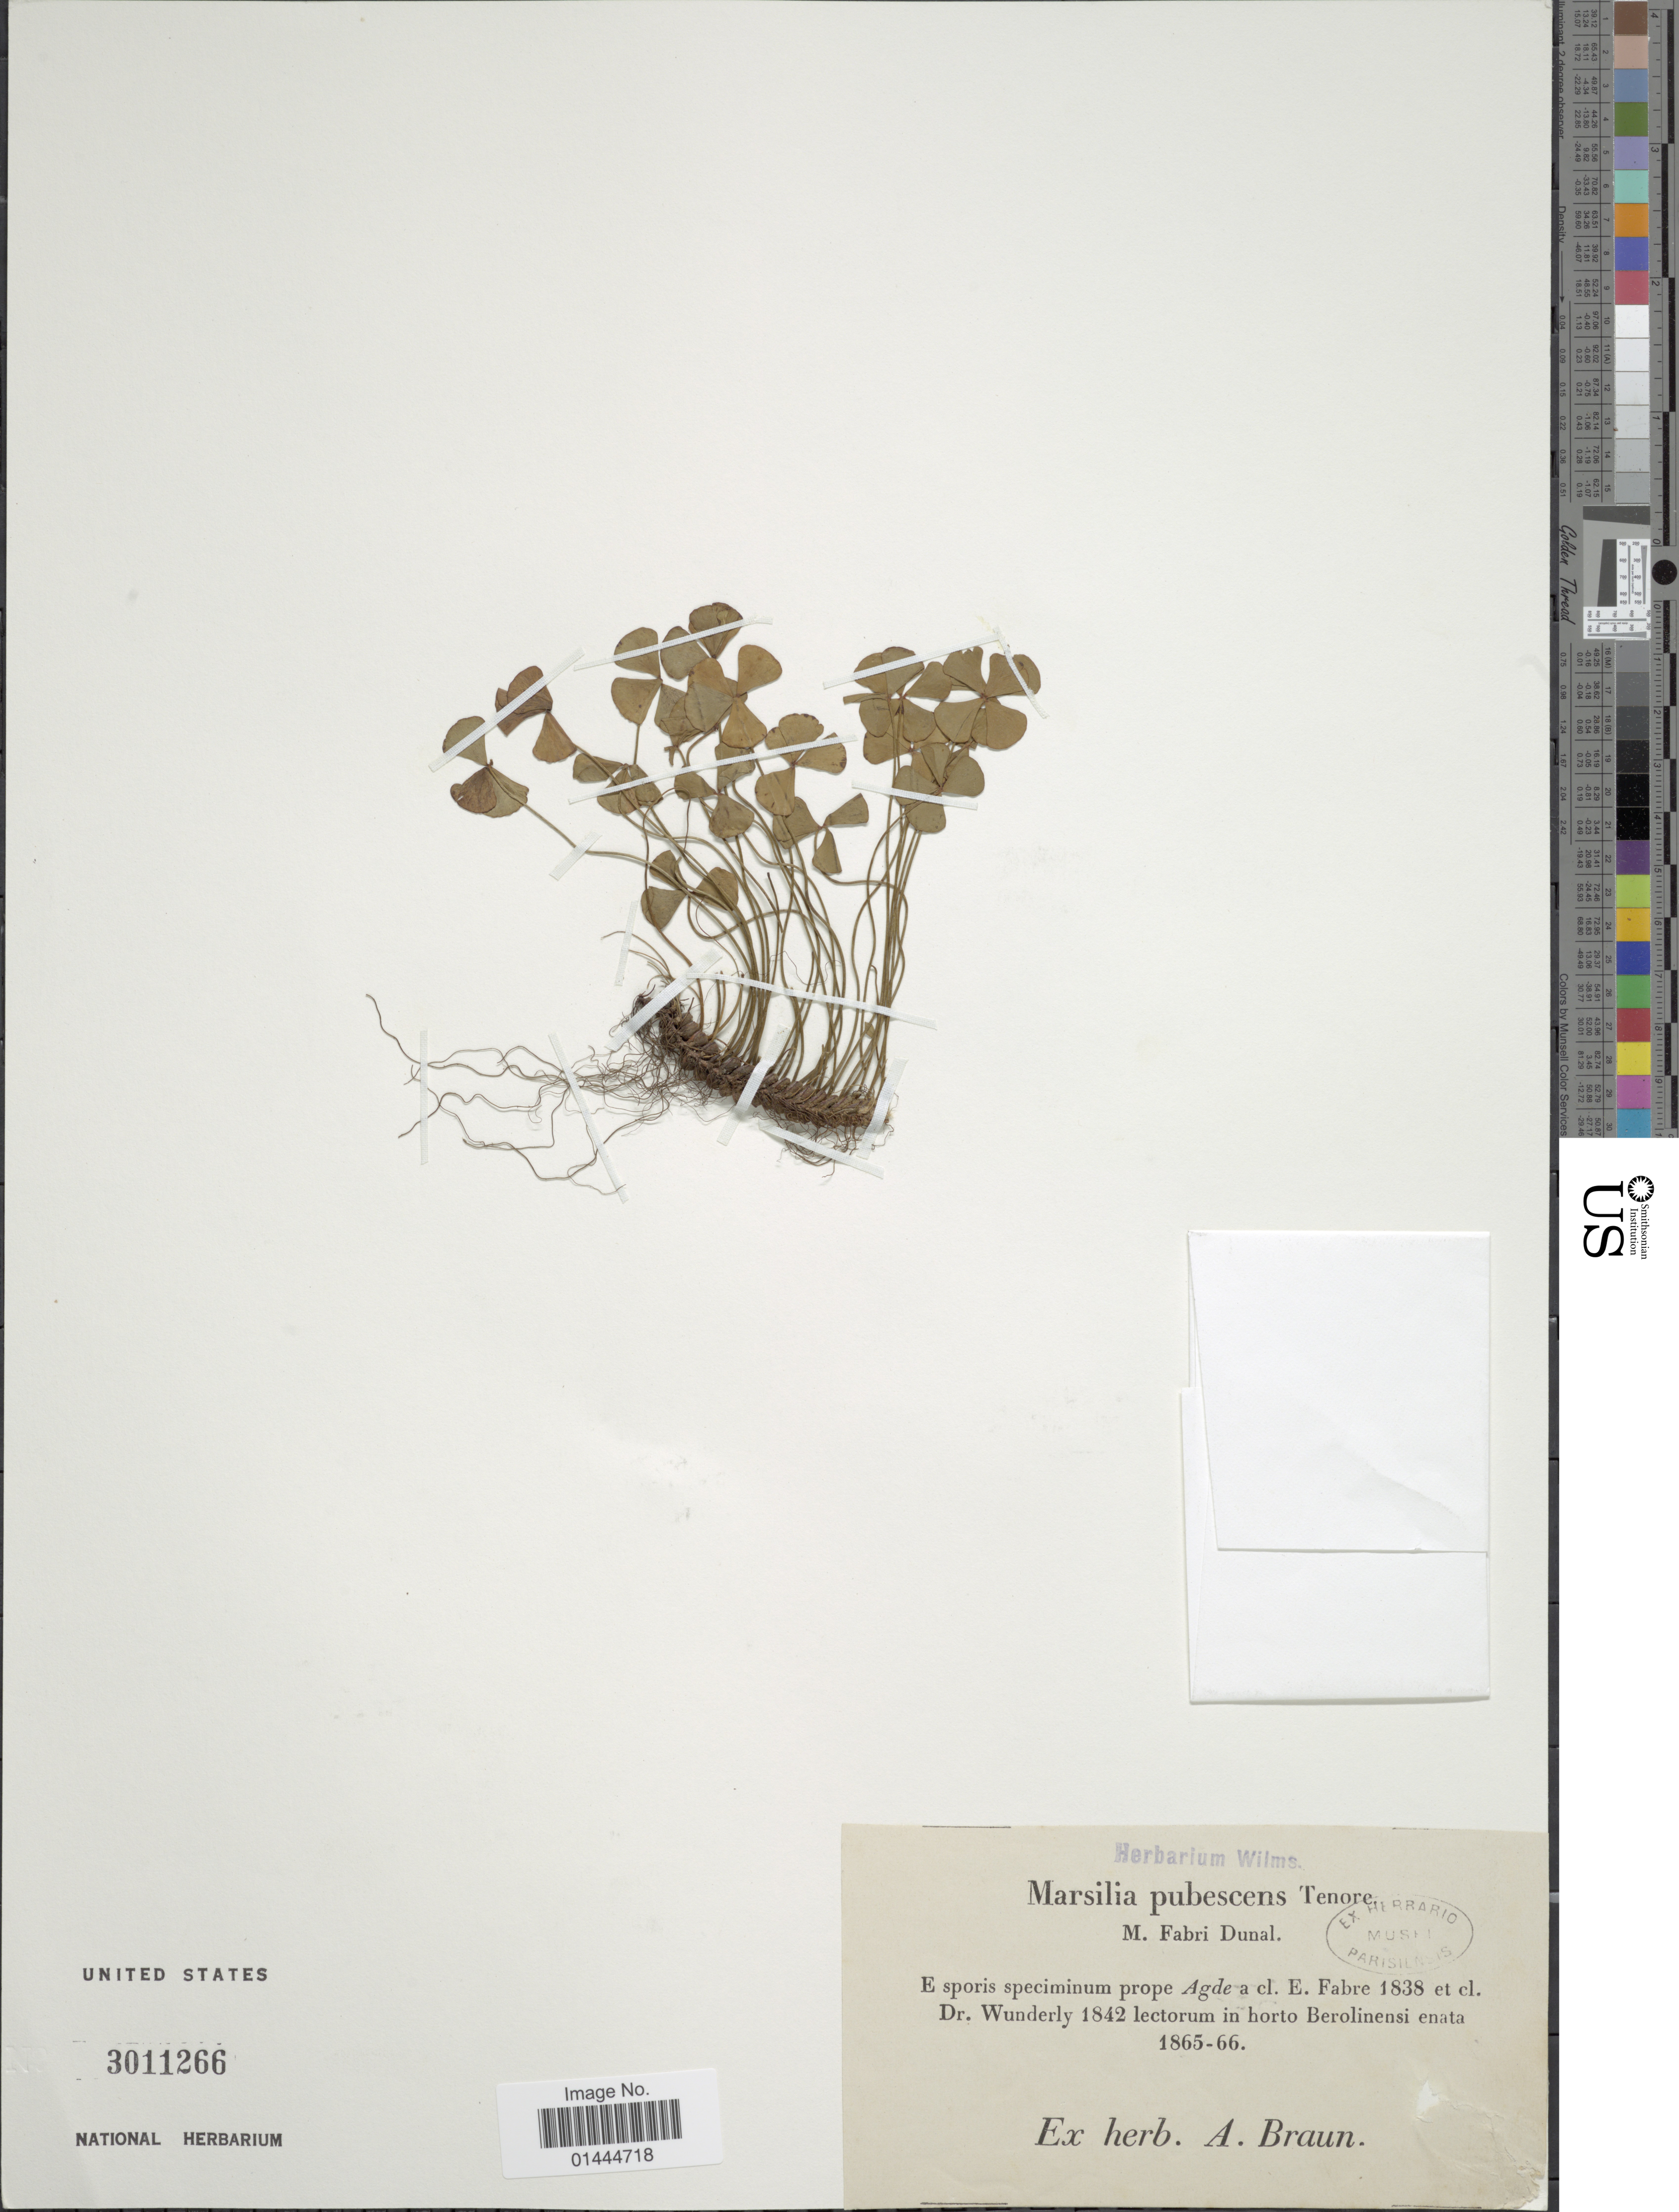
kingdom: Plantae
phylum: Tracheophyta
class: Polypodiopsida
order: Salviniales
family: Marsileaceae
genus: Marsilea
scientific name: Marsilea pubescens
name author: Ten.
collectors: M. F. Dunal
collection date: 1865/1866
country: France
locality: Lectorum in horto Berolinensi enata.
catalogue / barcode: US 3011266